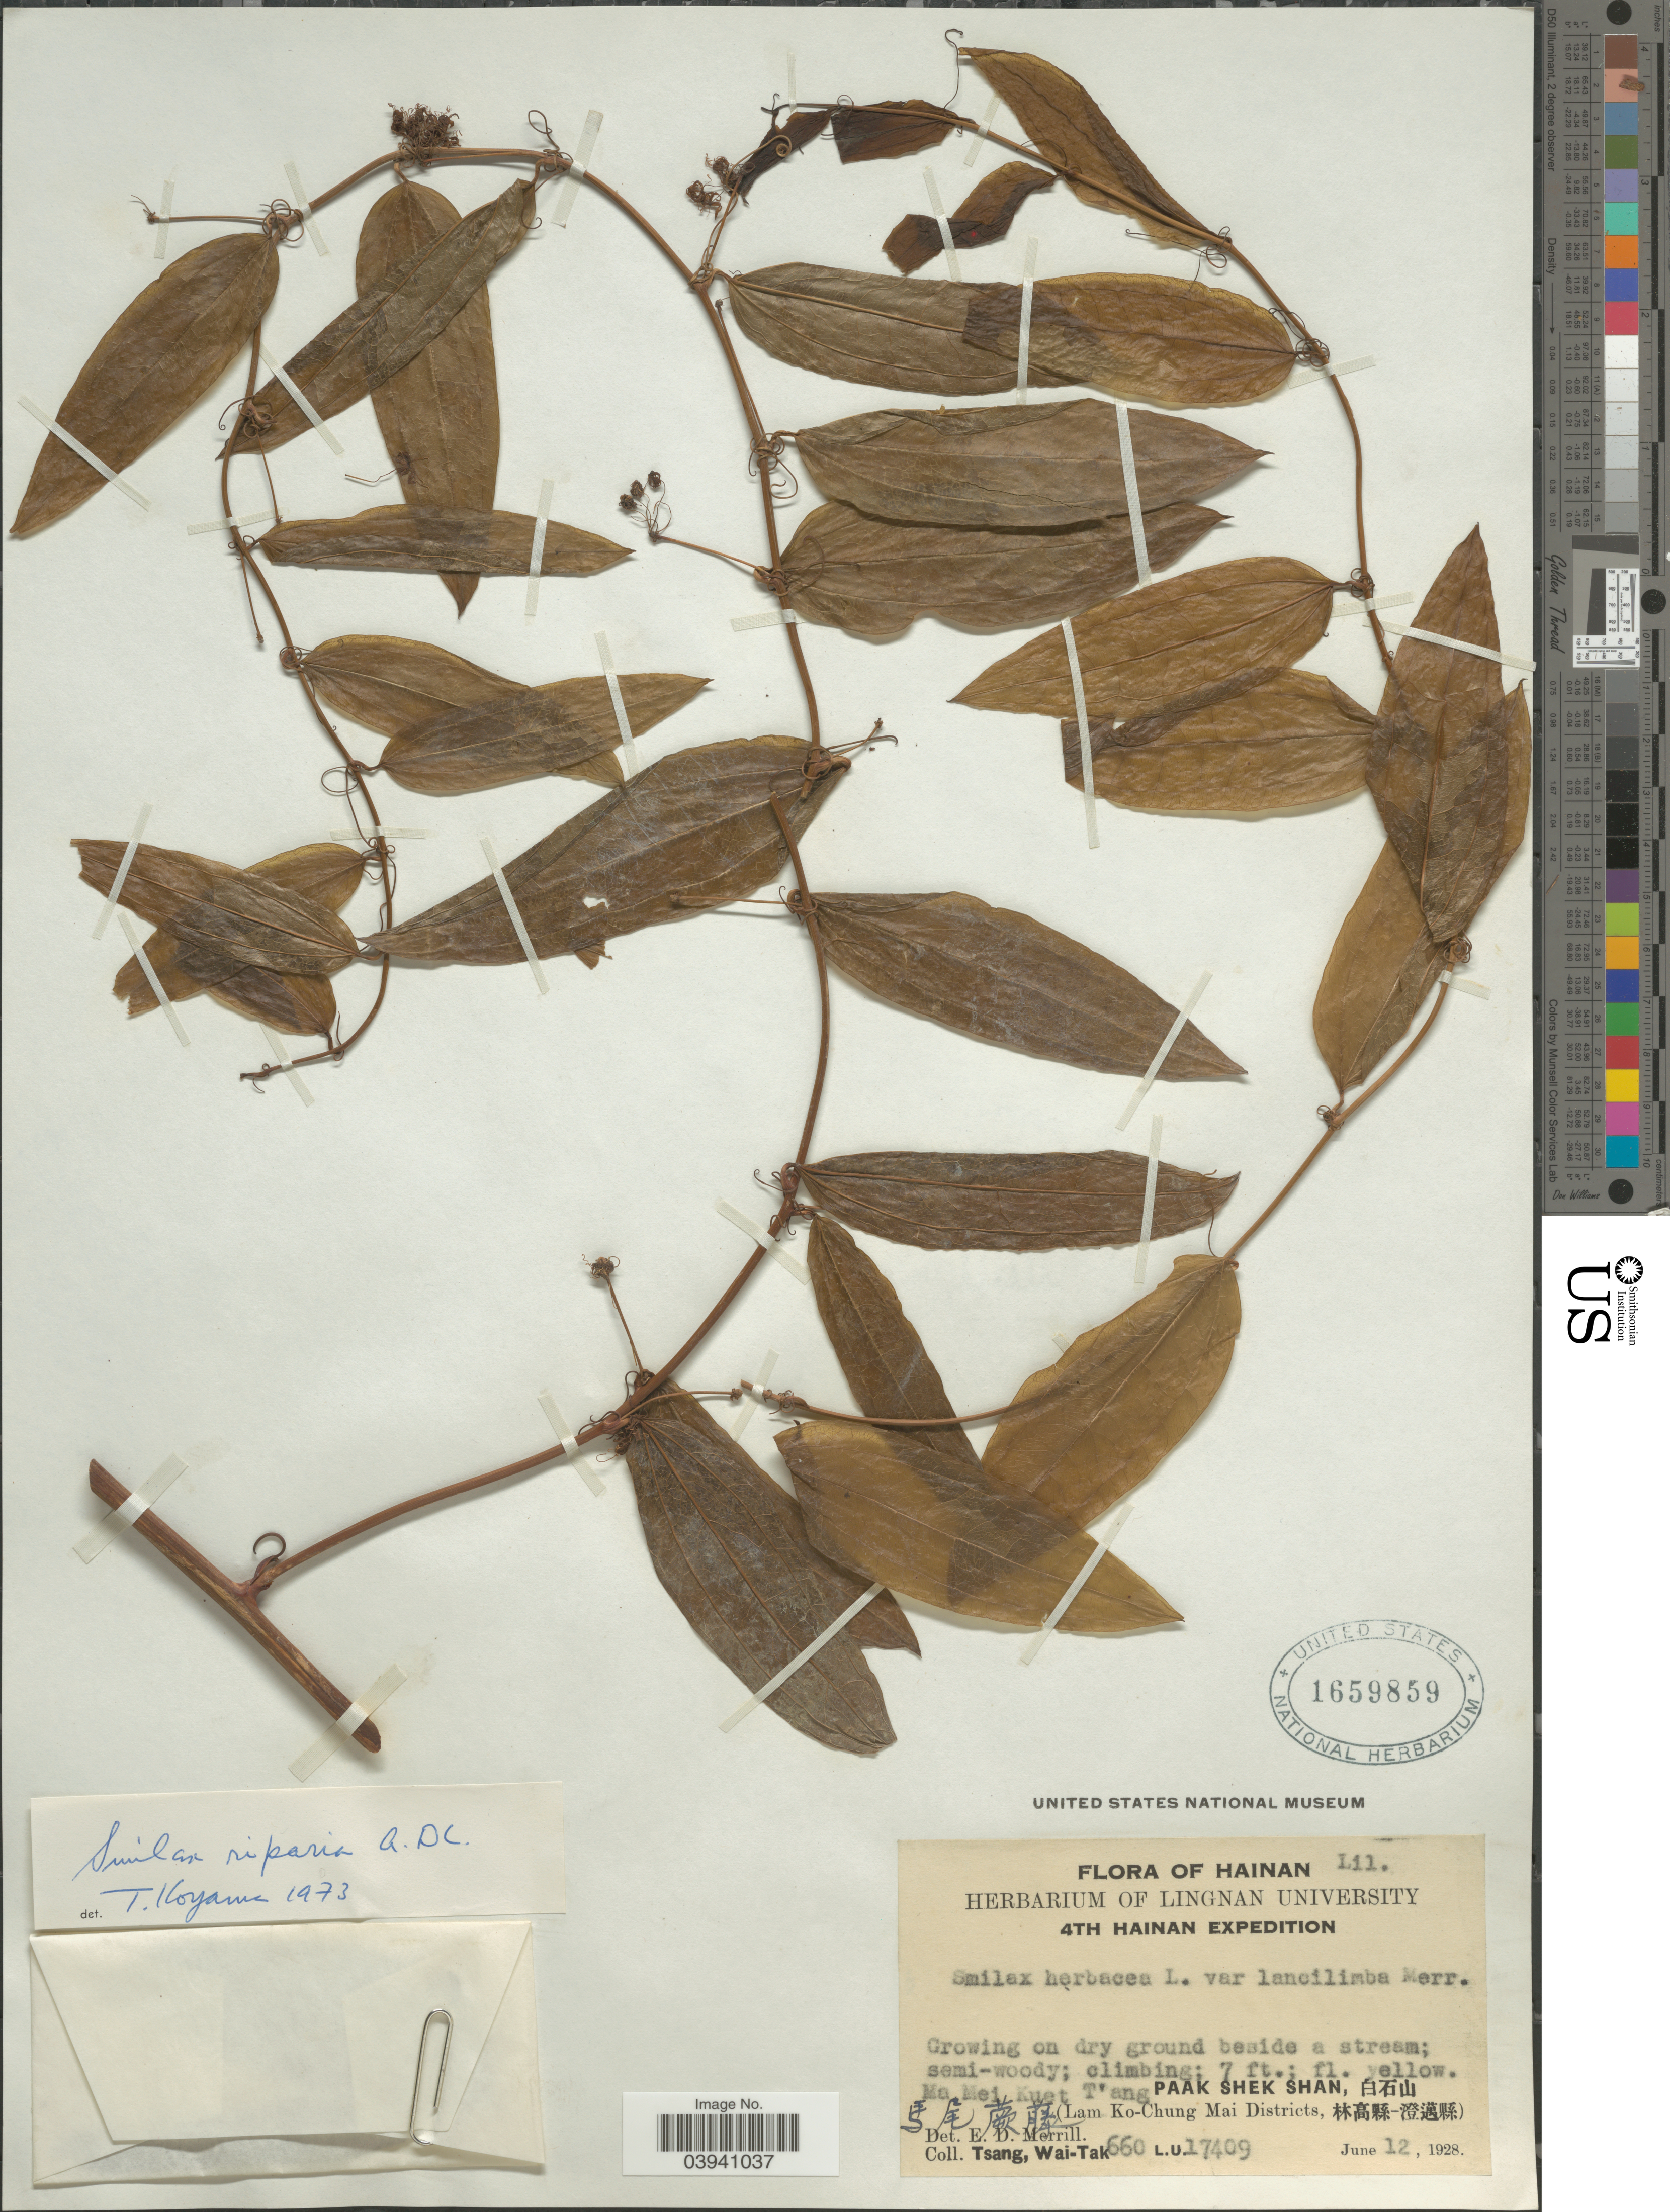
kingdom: Plantae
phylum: Tracheophyta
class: Liliopsida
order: Liliales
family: Smilacaceae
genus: Smilax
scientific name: Smilax riparia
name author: A. DC.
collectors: W. T. Tsang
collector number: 660L.U.17409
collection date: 1928-06-12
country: China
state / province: Hainan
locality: Ma Mei Kuet T'ang X. Paak Shek Shan, X. (Lam Ko-Chung Mai Districts, X).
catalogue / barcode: US 1659859